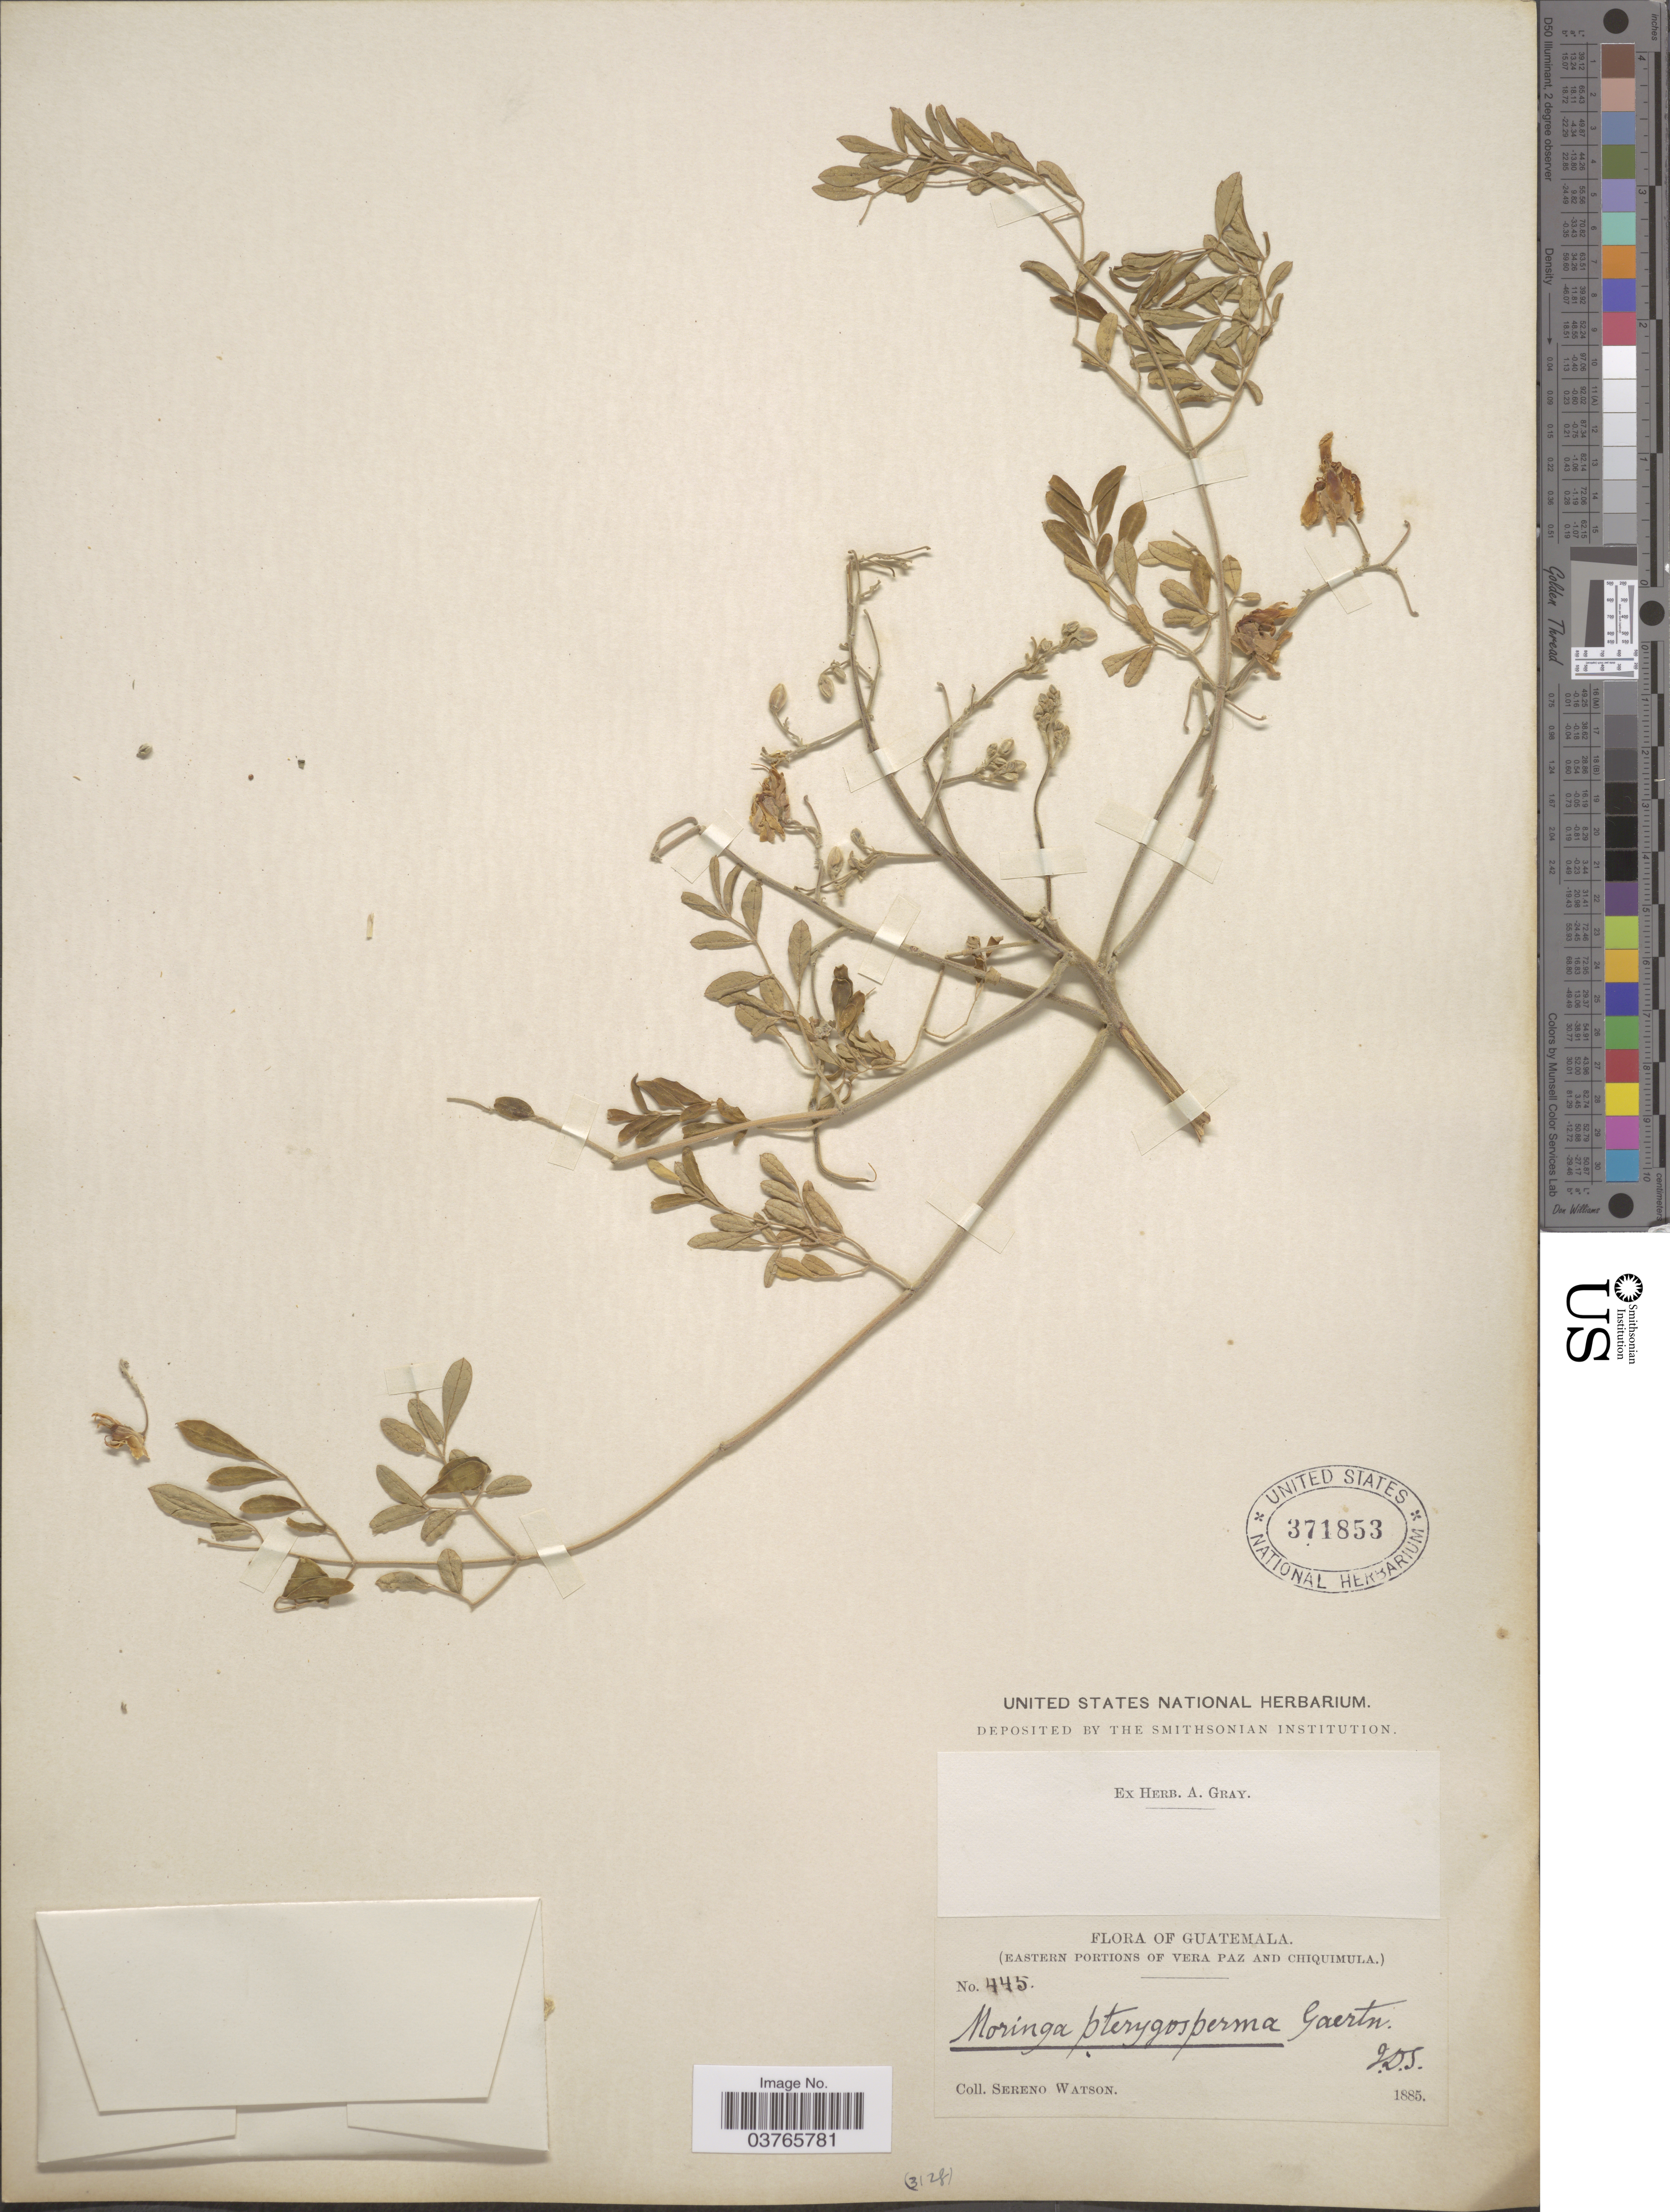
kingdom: Plantae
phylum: Tracheophyta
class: Magnoliopsida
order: Brassicales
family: Moringaceae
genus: Moringa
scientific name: Moringa oleifera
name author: Lam.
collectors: S. Watson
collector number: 445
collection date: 1885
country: Guatemala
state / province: Chiquimula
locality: (Eastern protions of Vera Paz and Chiquimula).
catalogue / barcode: US 371853